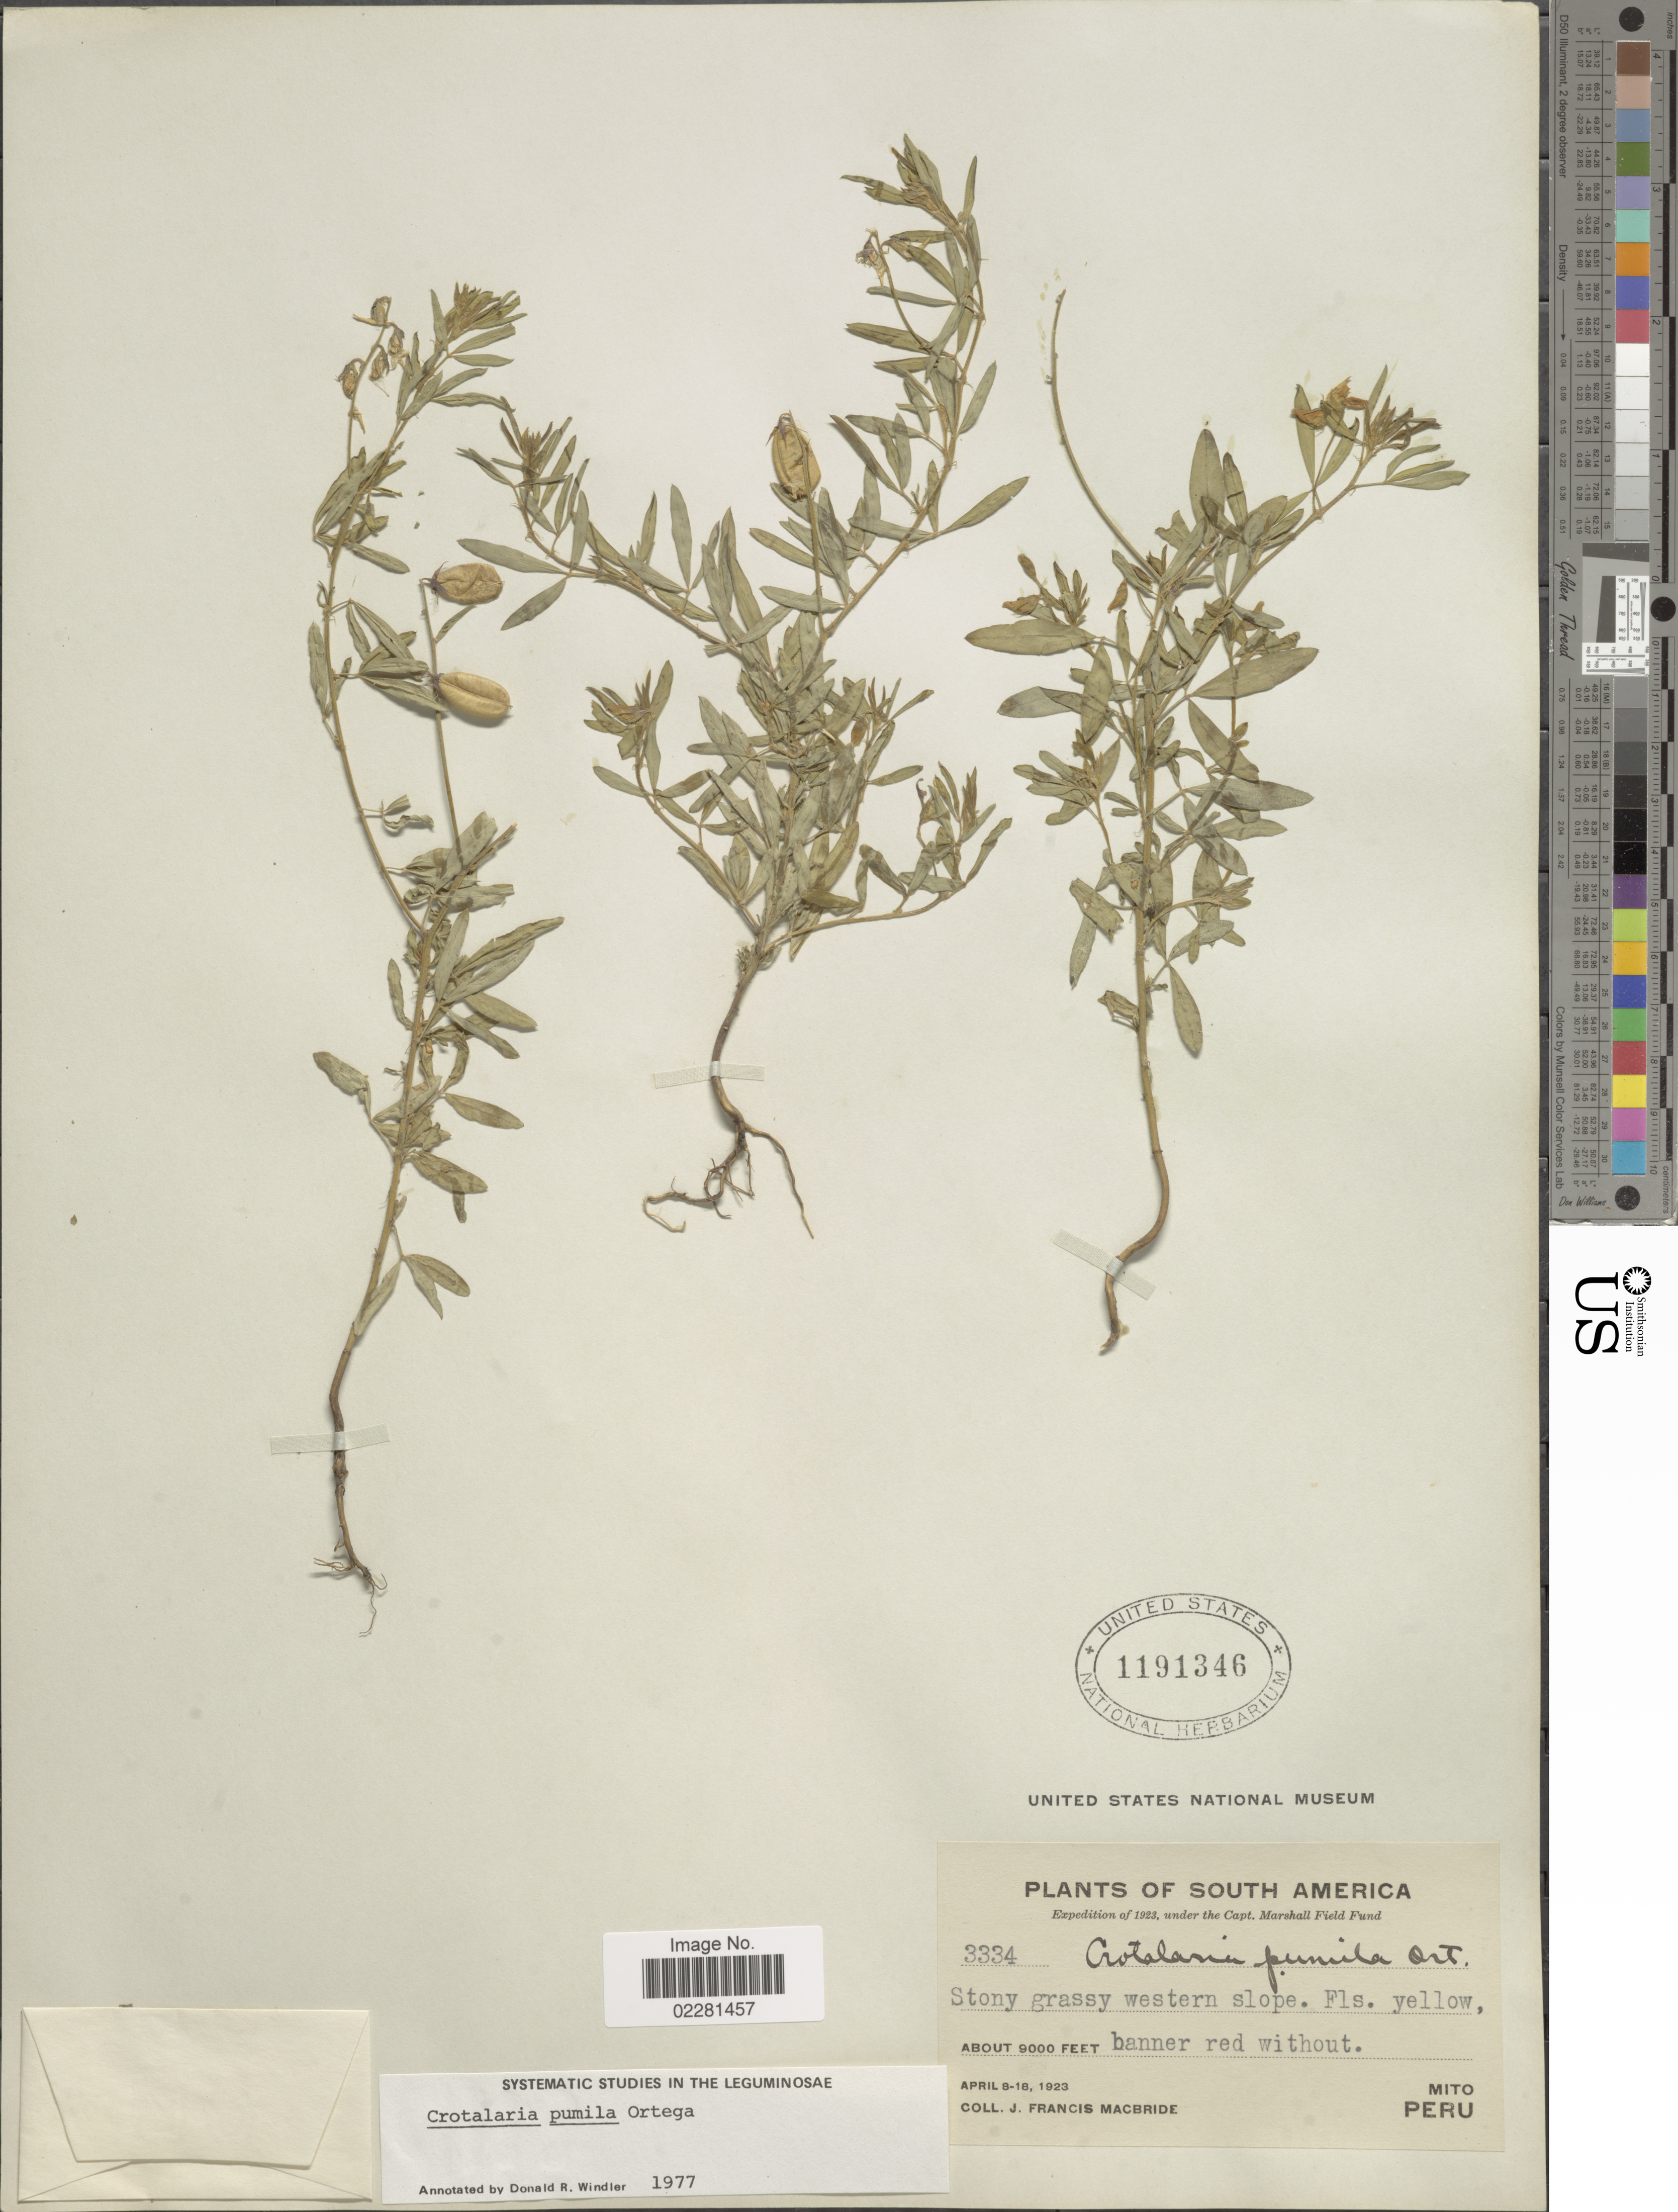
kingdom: Plantae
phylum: Tracheophyta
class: Magnoliopsida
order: Fabales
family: Fabaceae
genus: Crotalaria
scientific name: Crotalaria pumila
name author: Ortega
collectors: J. F. Macbride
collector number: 3334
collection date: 1923-04-08/1923-04-18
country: Peru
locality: Mito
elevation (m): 2743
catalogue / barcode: US 1191346